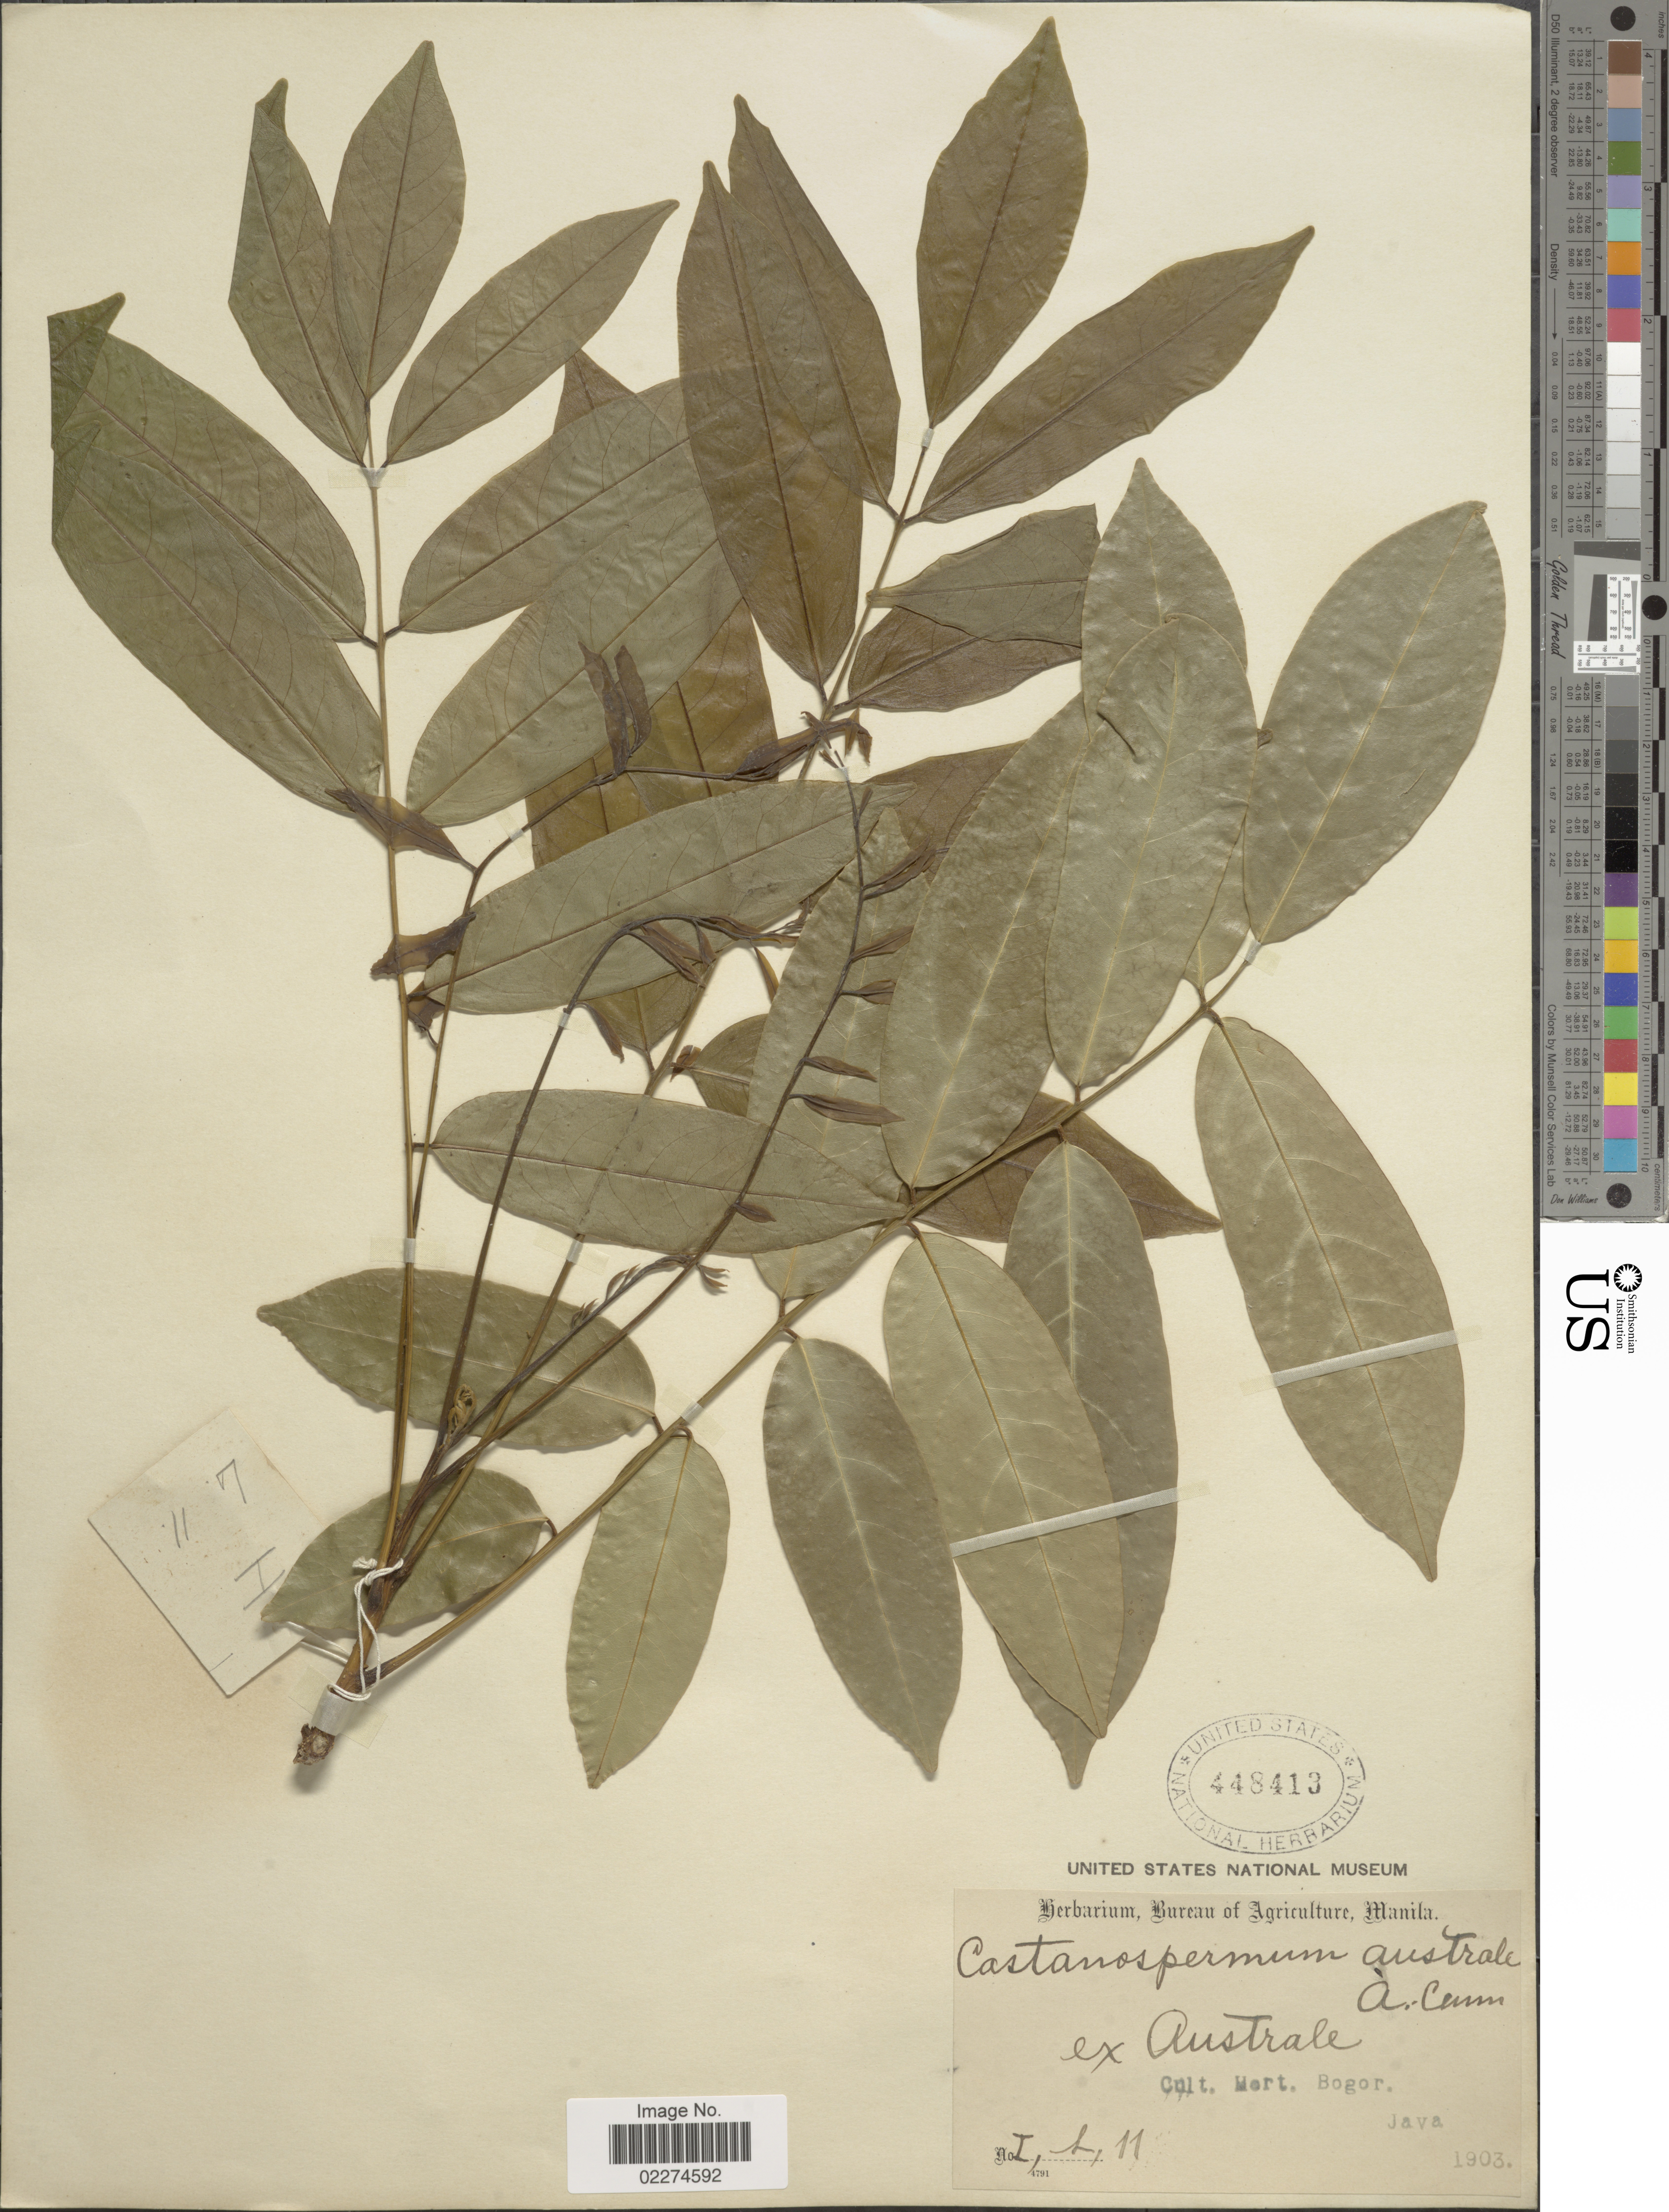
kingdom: Plantae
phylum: Tracheophyta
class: Magnoliopsida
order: Fabales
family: Fabaceae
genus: Castanospermum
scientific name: Castanospermum australe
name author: A. Cunn. & Fraser-Jenk.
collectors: ex Herb. Bur. Agric. Manila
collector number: I.L.11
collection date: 1903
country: Indonesia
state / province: Java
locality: Cult Hort Bogor [unsure placement]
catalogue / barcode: US 448413